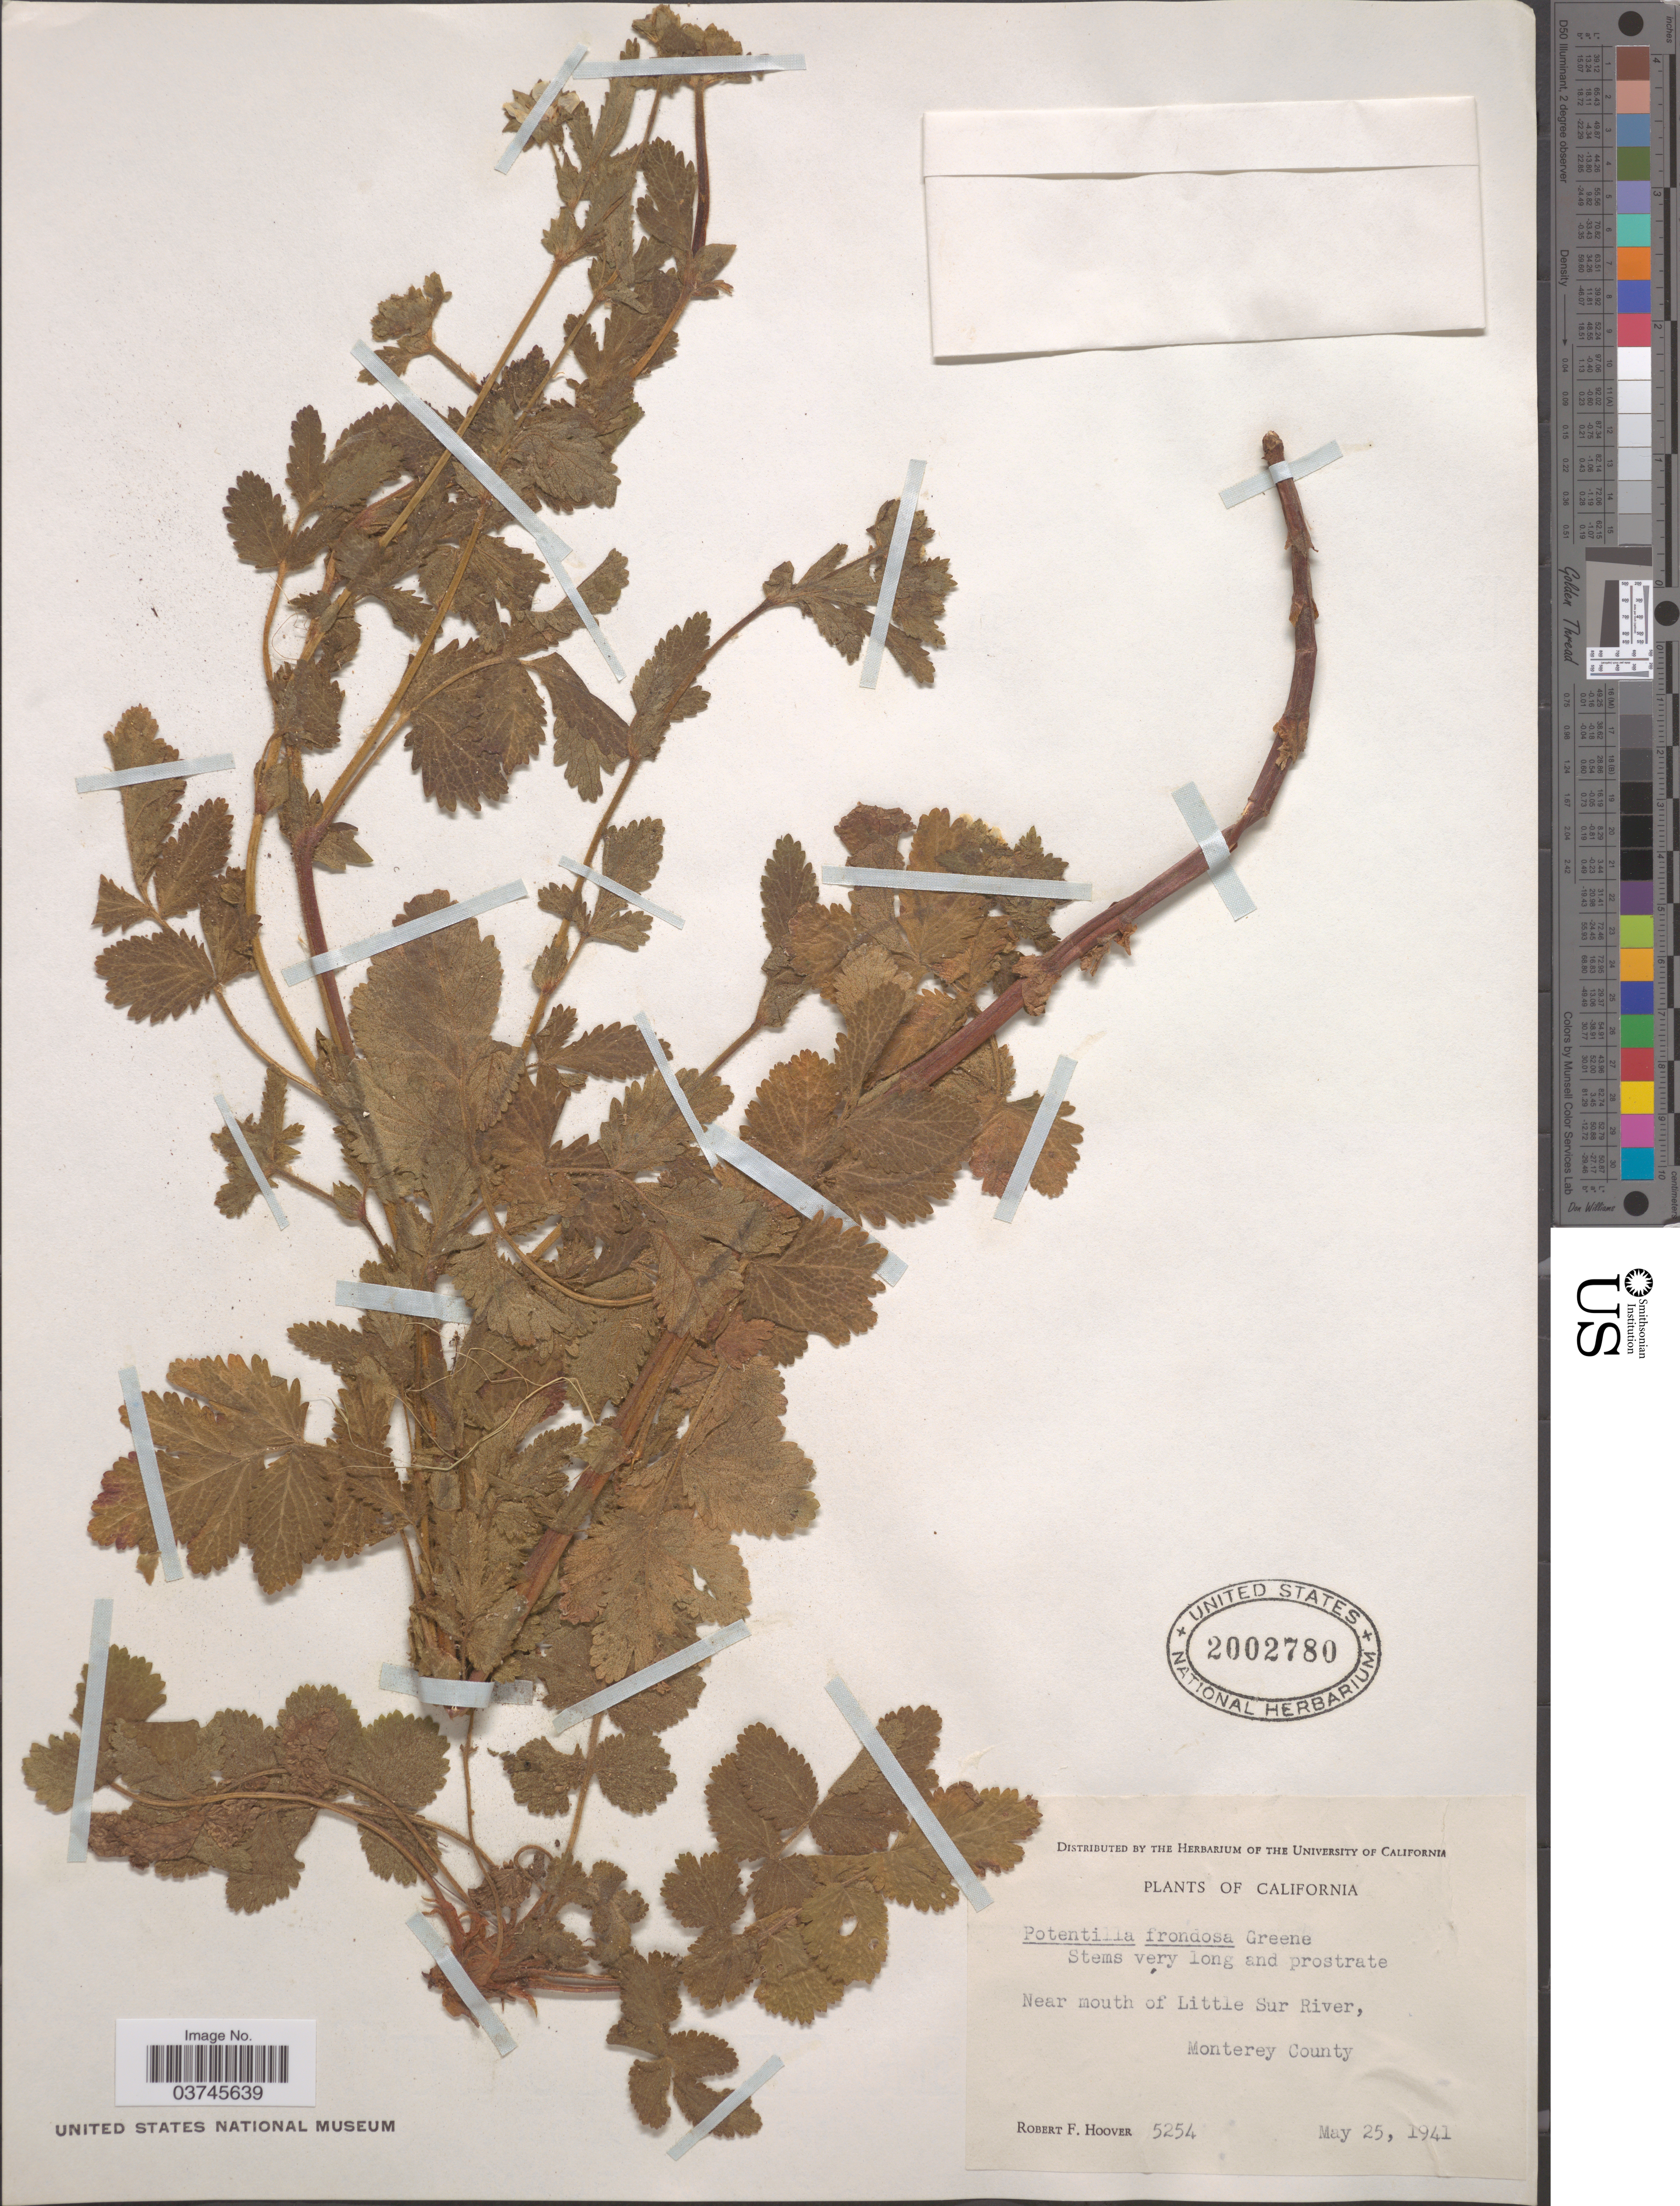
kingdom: Plantae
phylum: Tracheophyta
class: Magnoliopsida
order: Rosales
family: Rosaceae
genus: Potentilla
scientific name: Potentilla californica var. frondosa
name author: (Elmer) Jeps.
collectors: R. F. Hoover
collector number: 5254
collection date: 1941-05-25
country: United States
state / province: California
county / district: Monterey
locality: Near mouth of Little Sur River, Monterey County.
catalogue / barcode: US 2002780